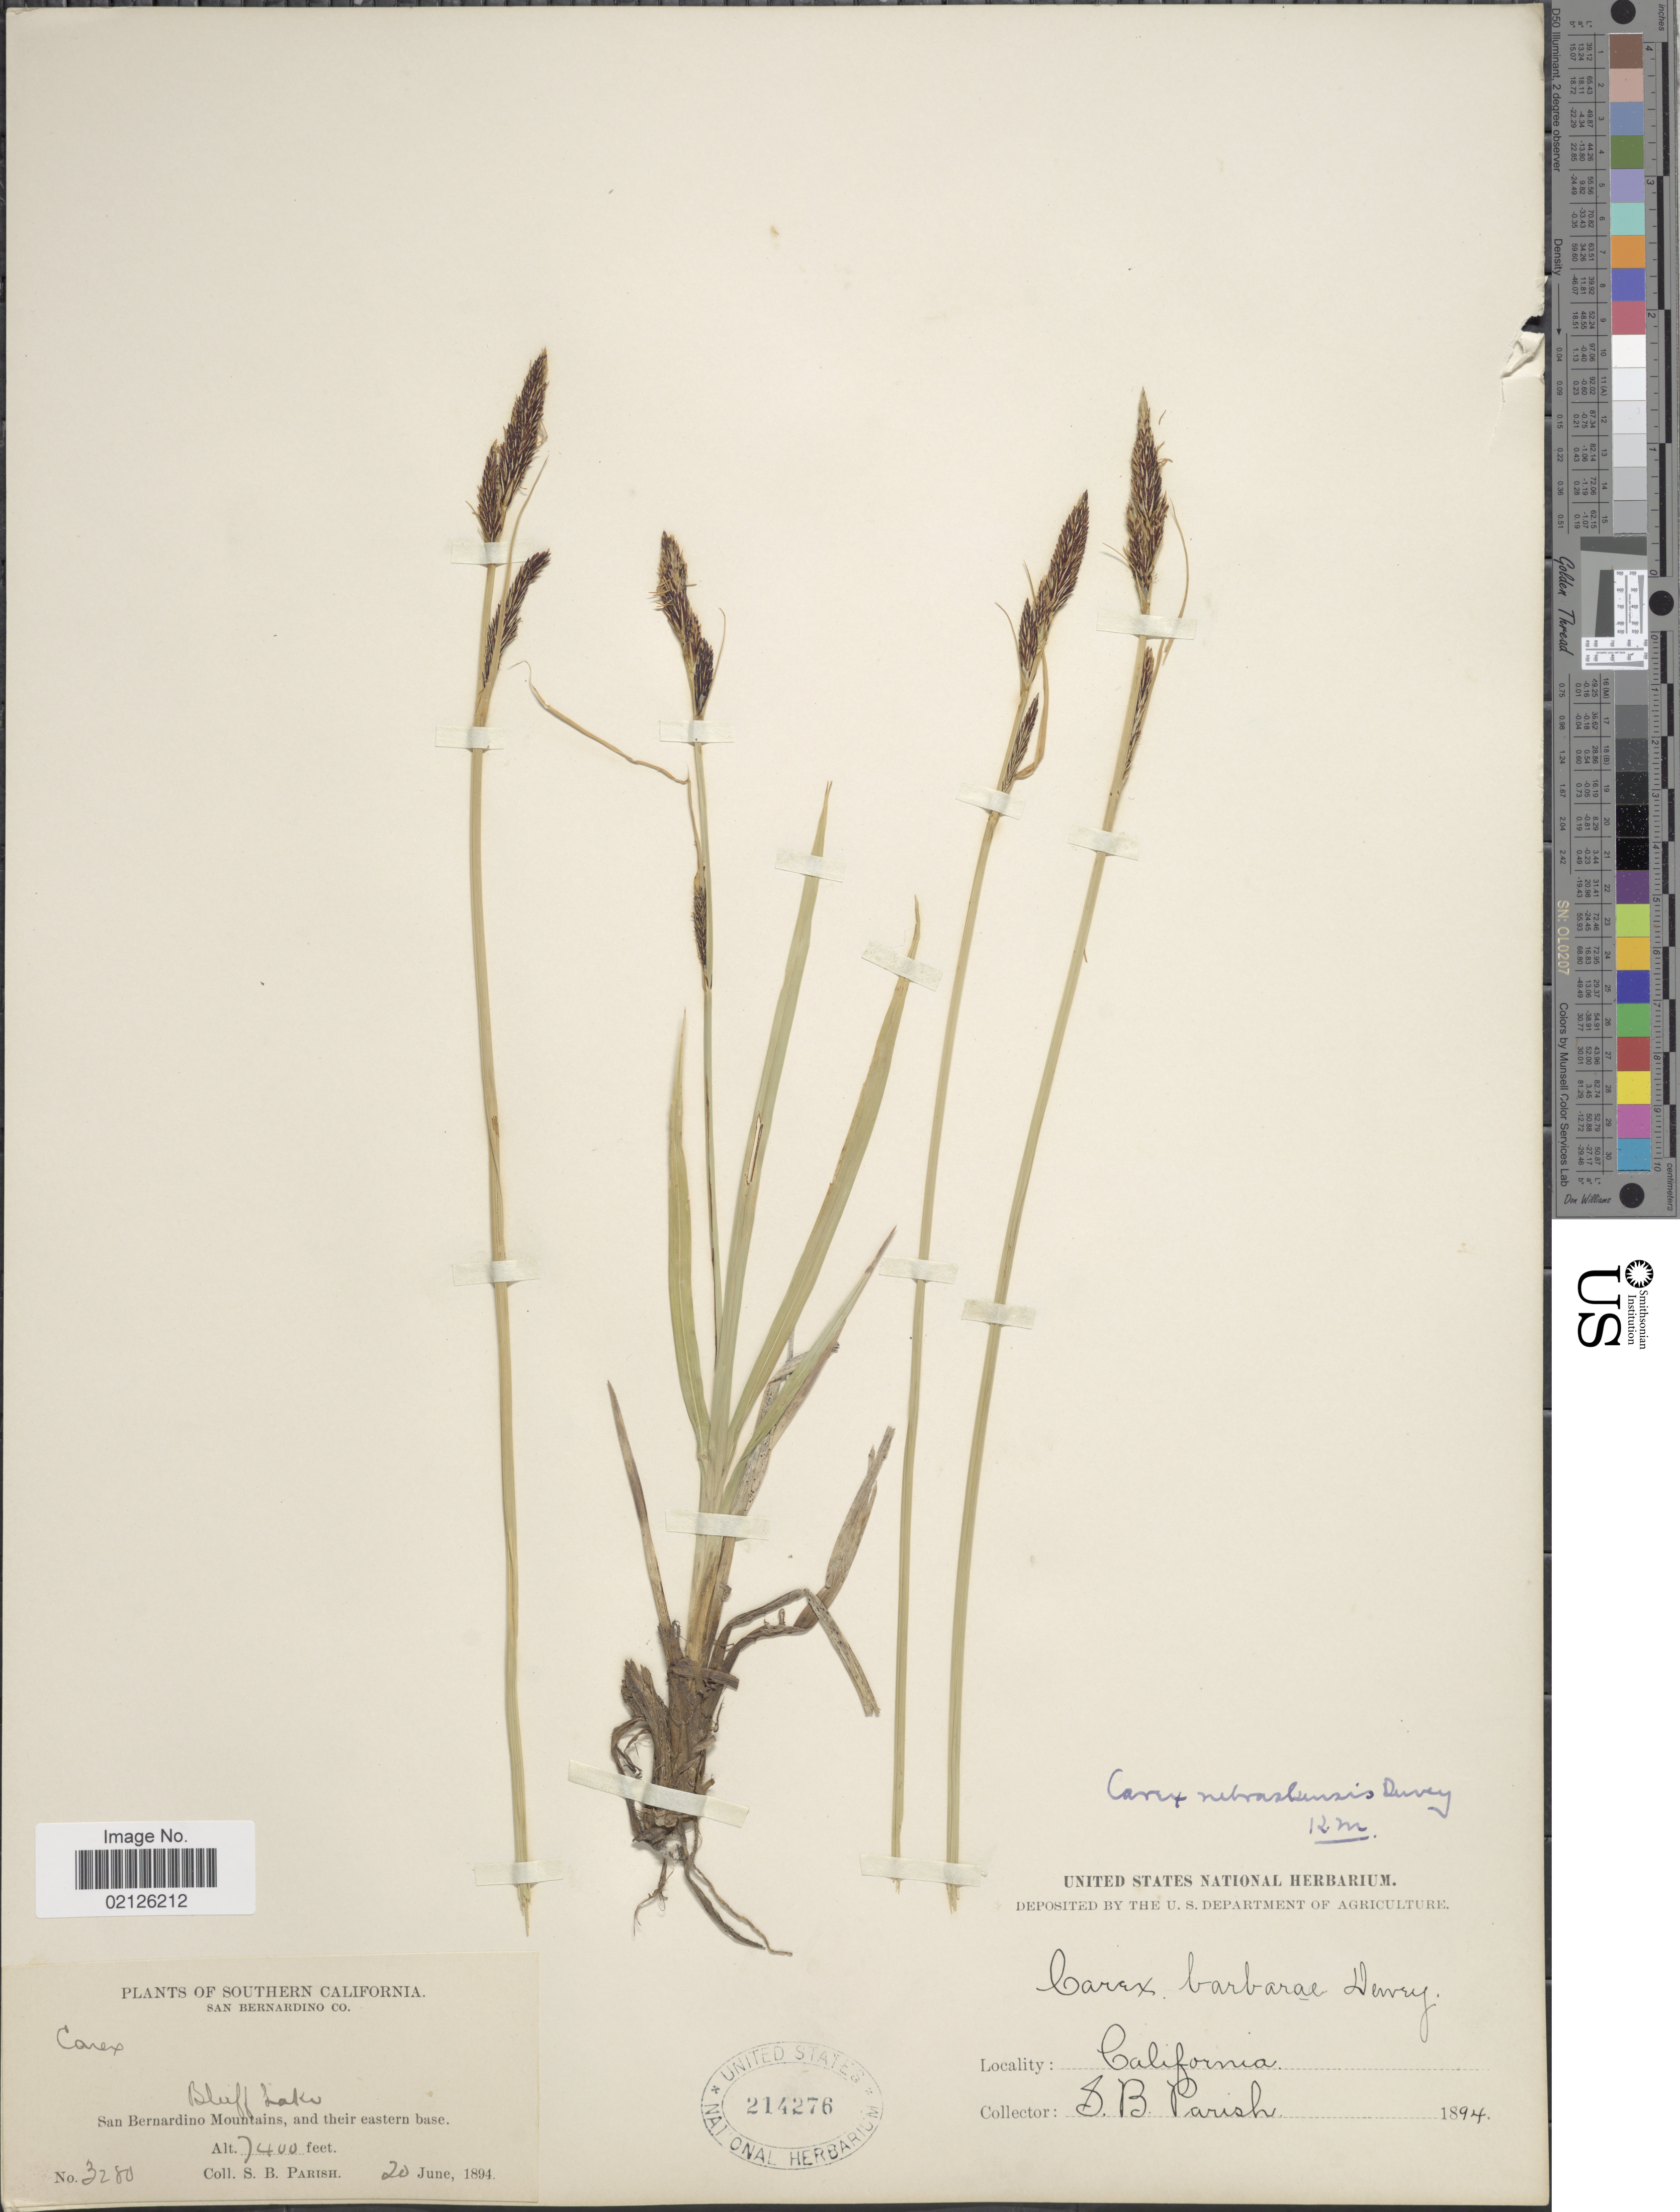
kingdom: Plantae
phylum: Tracheophyta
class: Liliopsida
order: Poales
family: Cyperaceae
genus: Carex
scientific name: Carex nebrascensis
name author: Dewey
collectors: S. B. Parish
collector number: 3280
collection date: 1894-06-20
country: United States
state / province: California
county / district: San Bernardino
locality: Southern California, San Bernardino Co, Bluff Lake, San Bernardino Mountains, and their eastern base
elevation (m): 2256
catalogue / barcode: US 214276